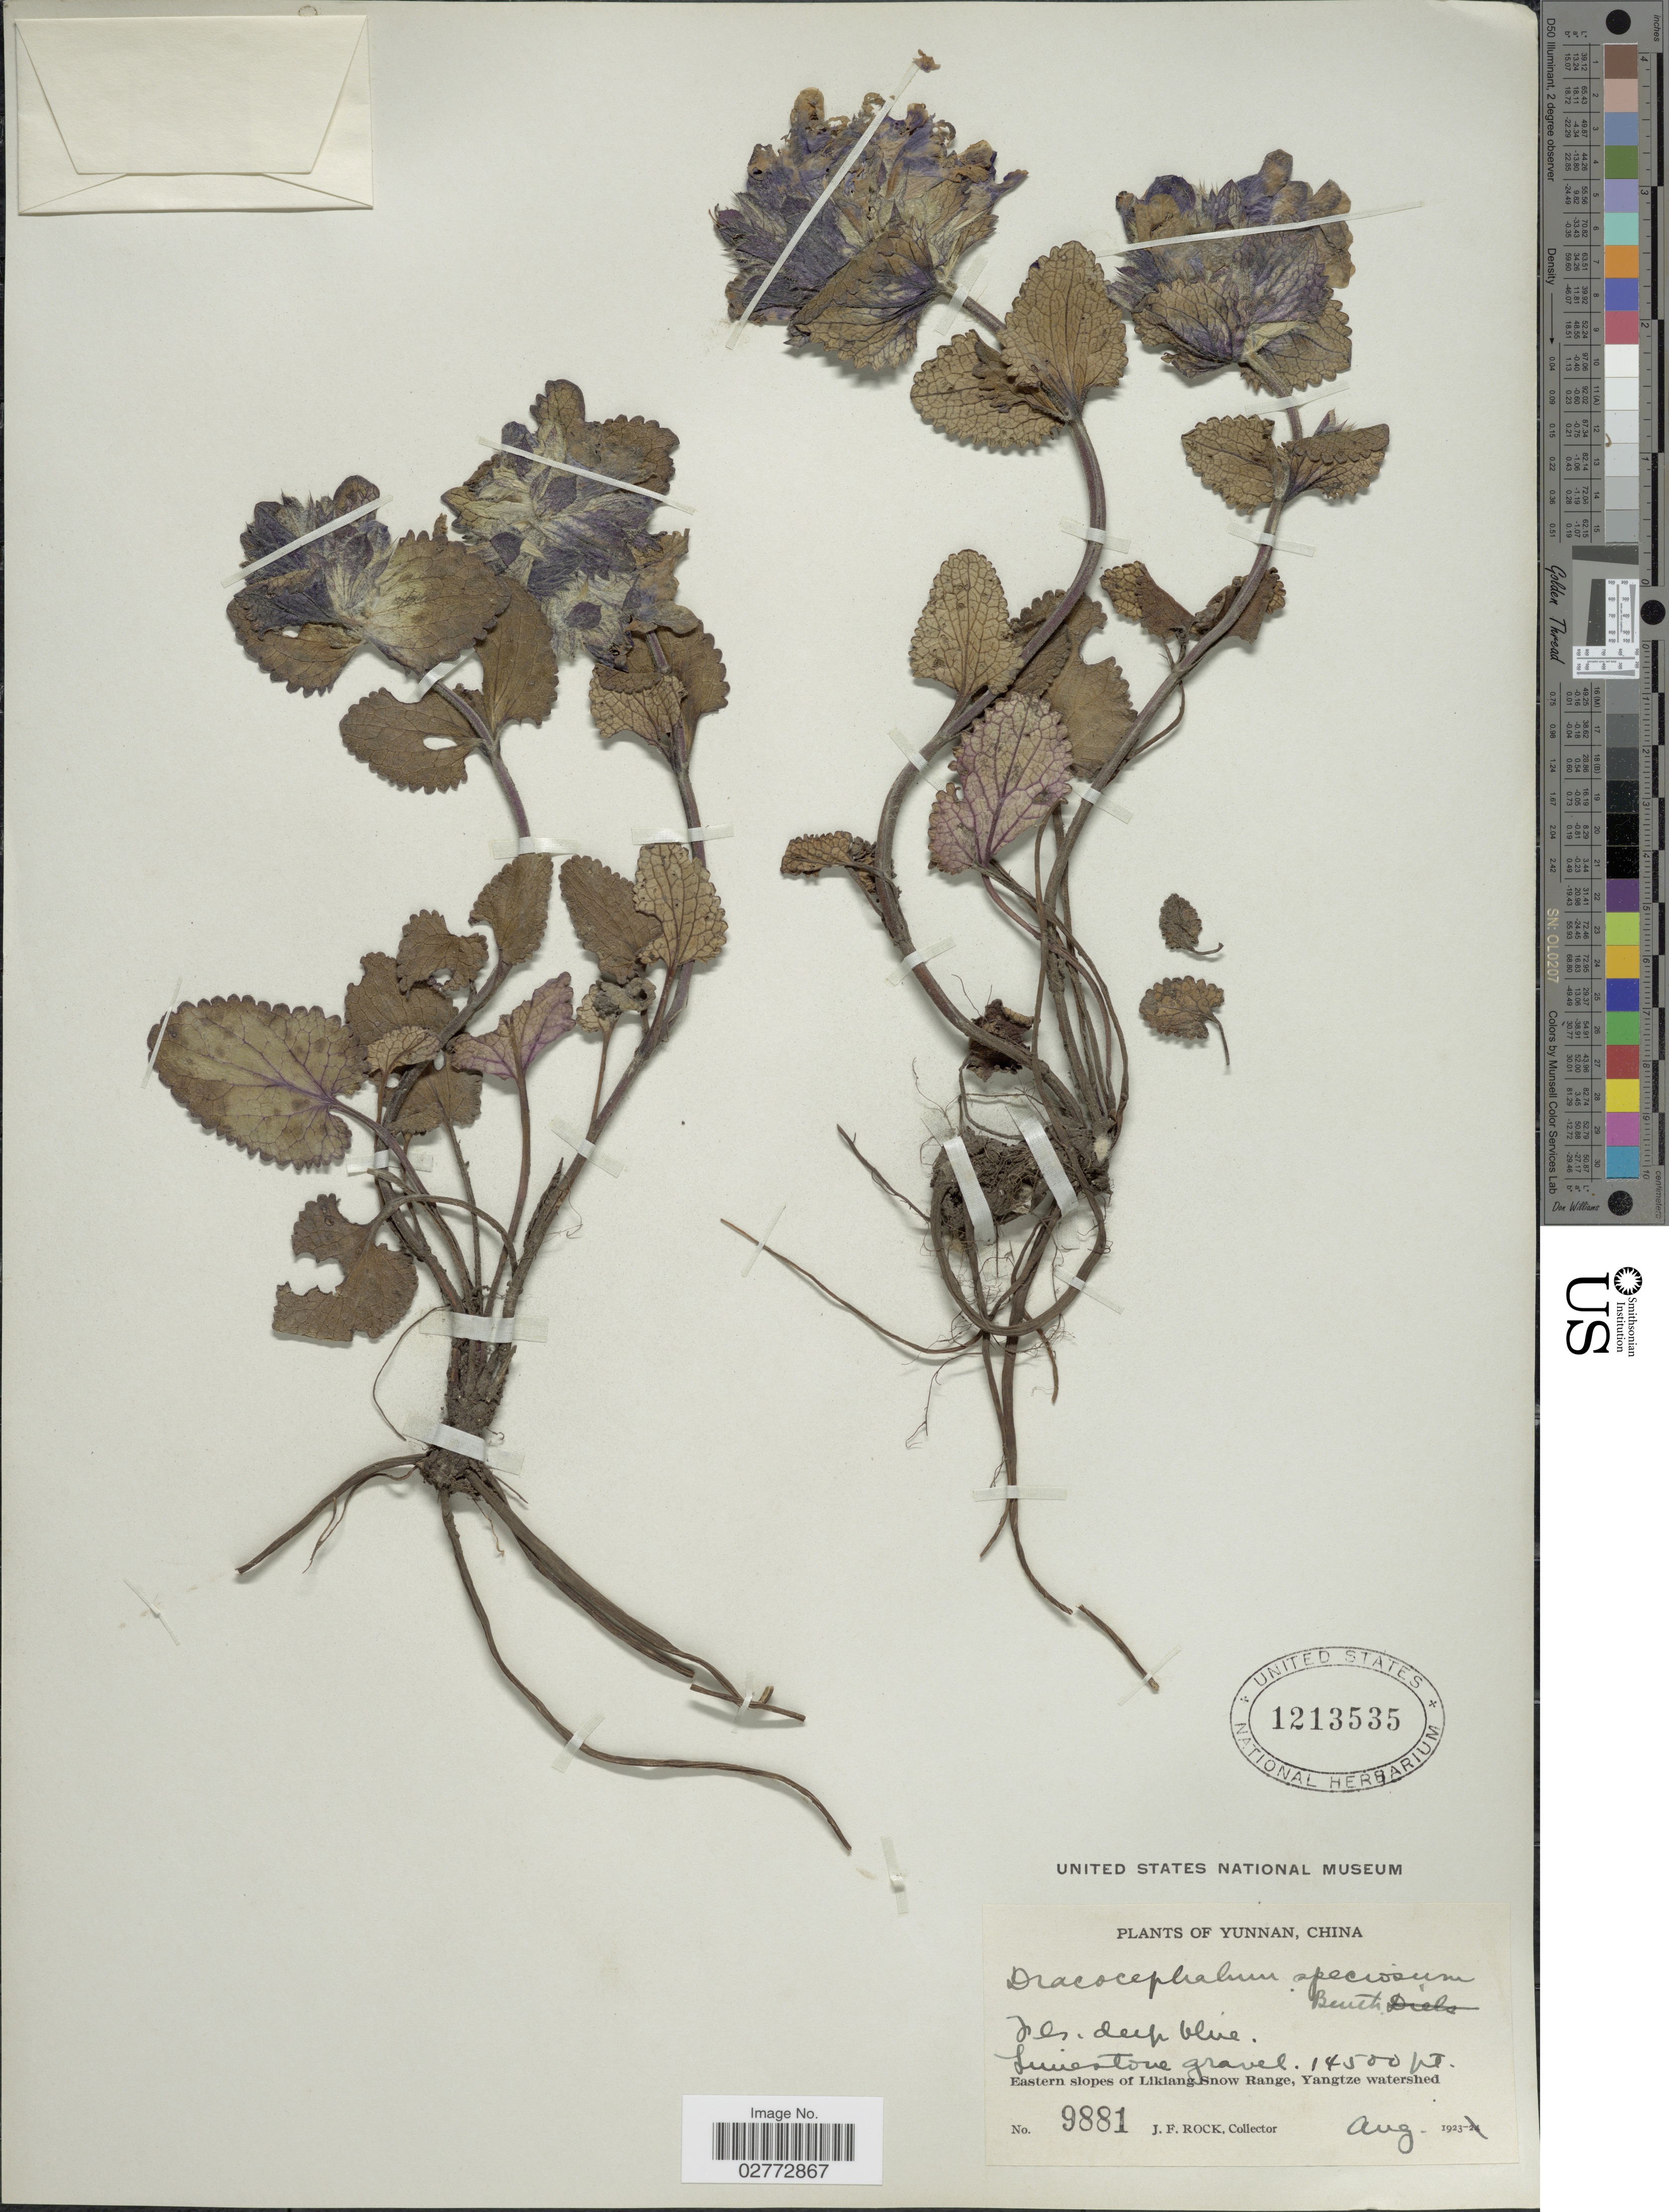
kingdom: Plantae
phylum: Tracheophyta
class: Magnoliopsida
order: Lamiales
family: Lamiaceae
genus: Dracocephalum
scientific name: Dracocephalum speciosum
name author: Sweet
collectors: J. Rock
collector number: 9881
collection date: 1923-08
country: China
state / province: Yunnan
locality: Eastern slopes of Likiang Snow Range, Yangtze watershed.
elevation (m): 4420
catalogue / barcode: US 1213535